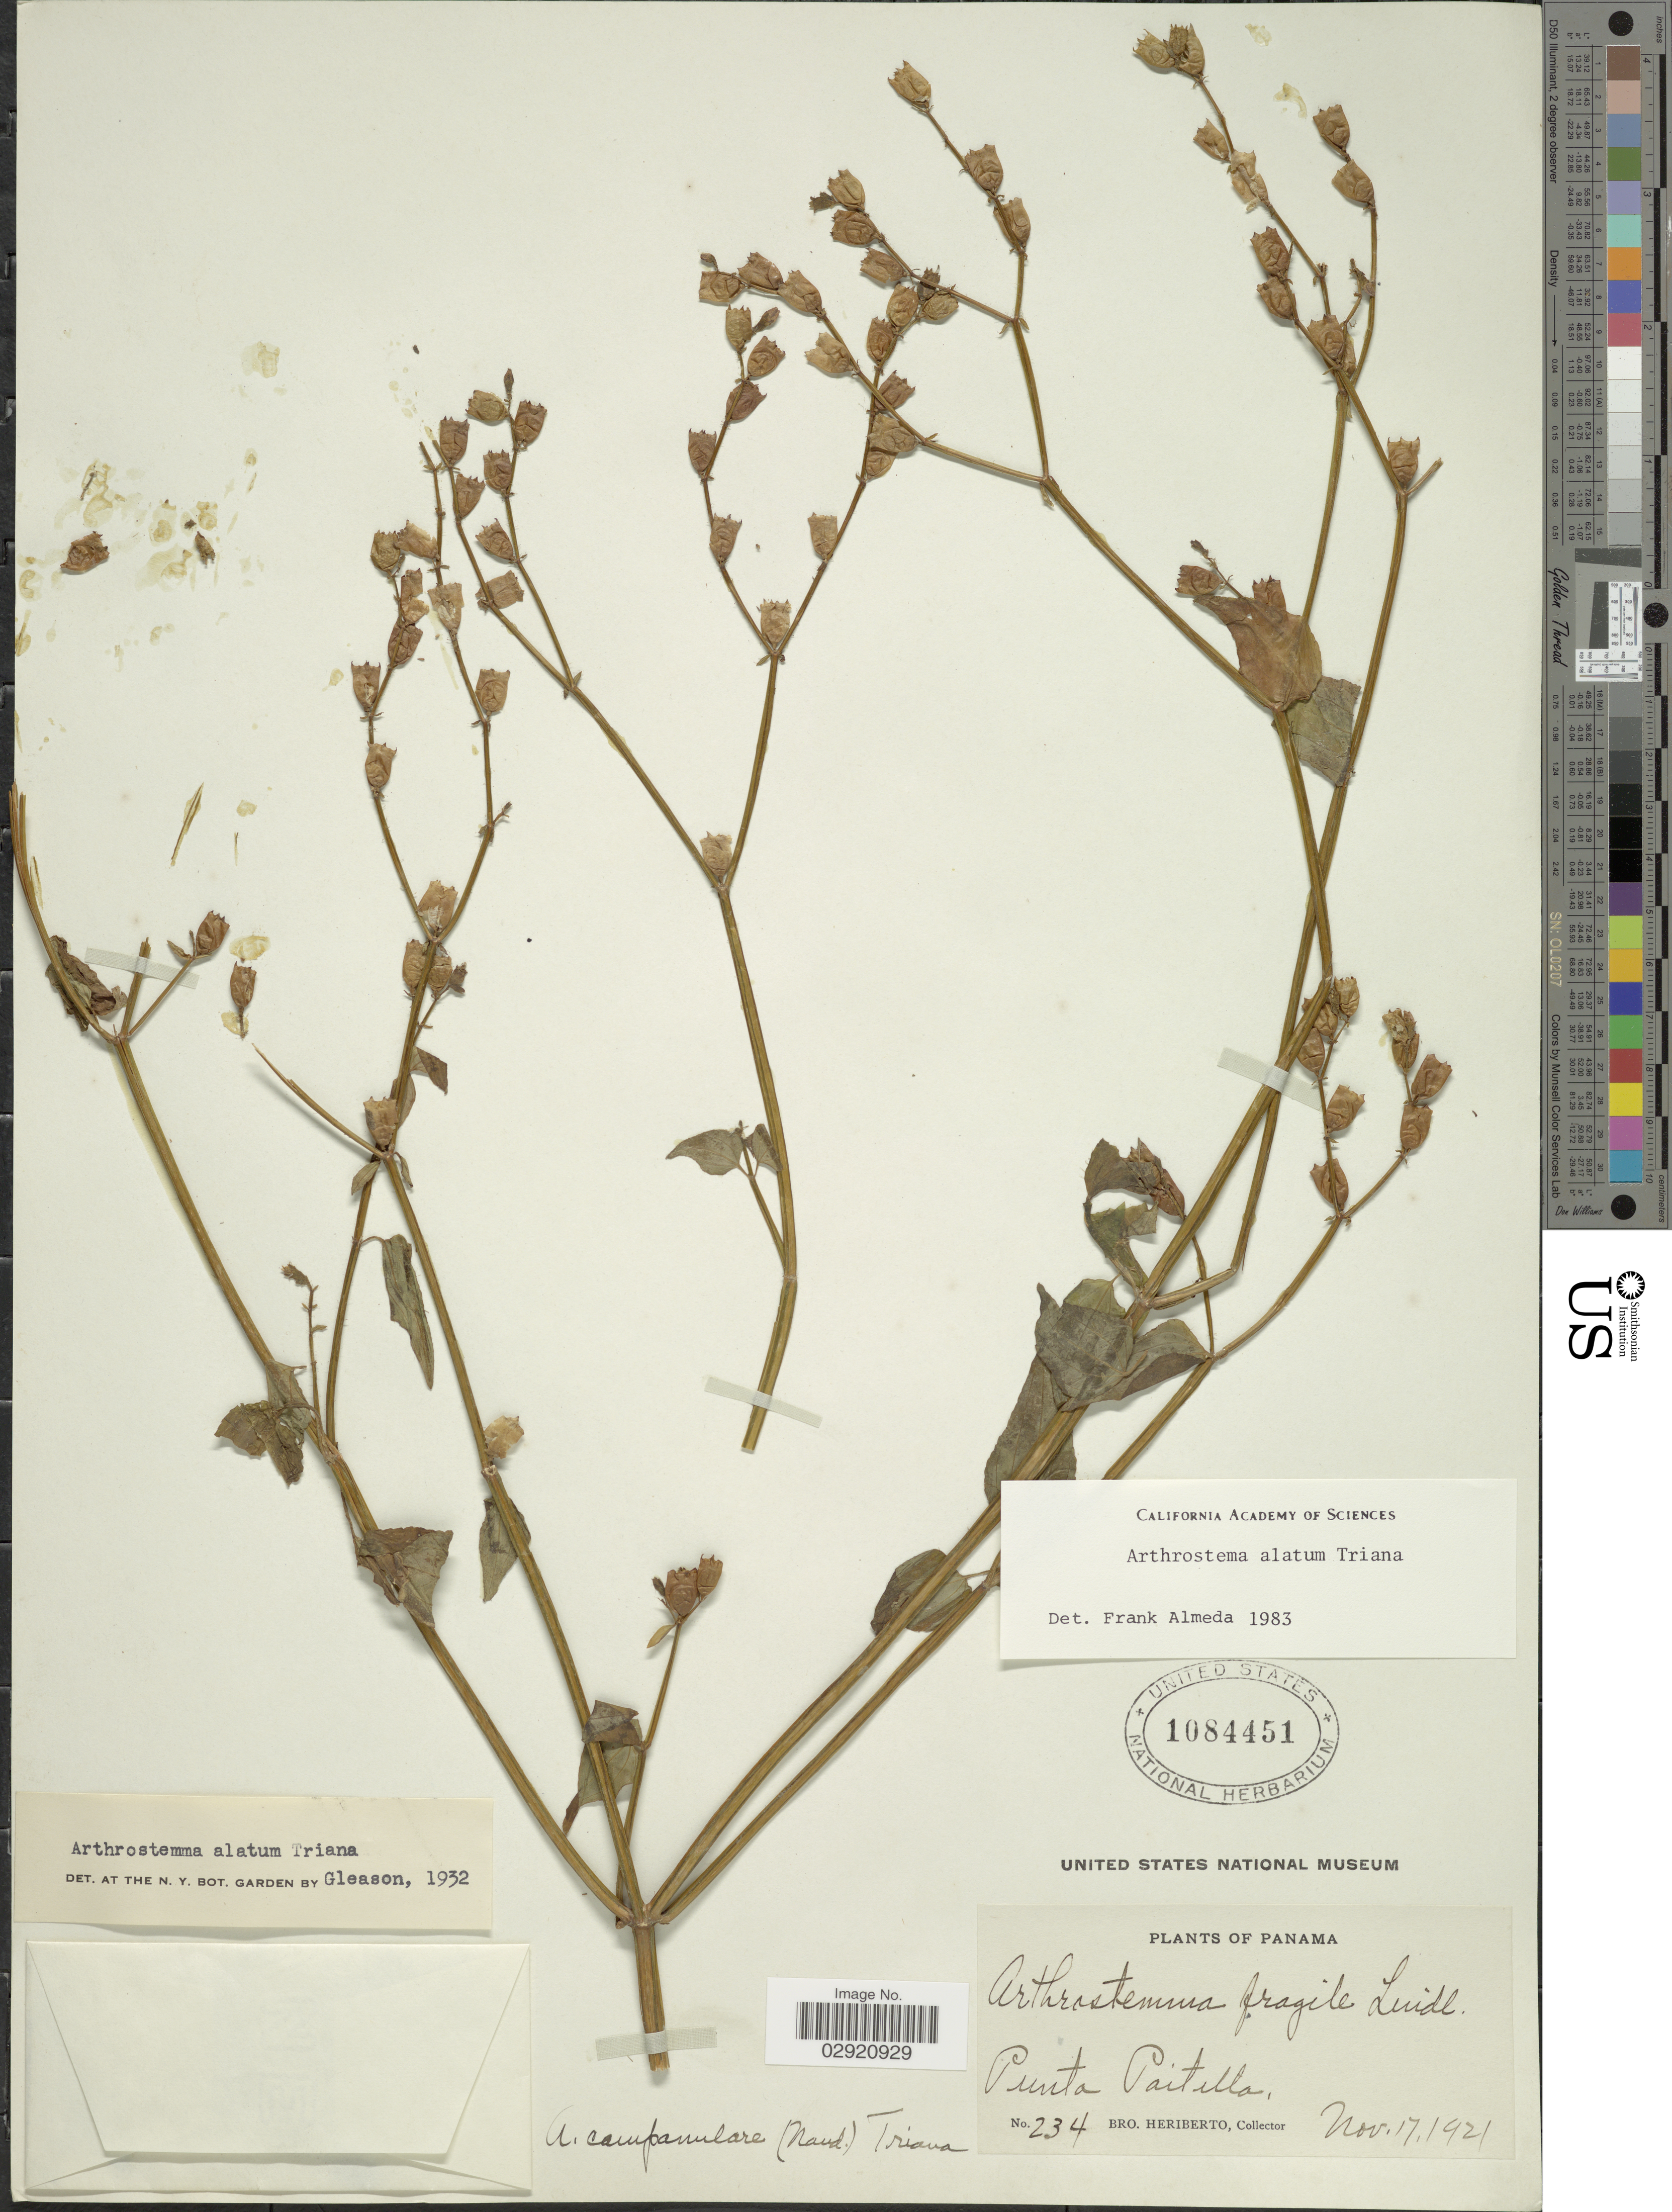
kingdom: Plantae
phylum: Tracheophyta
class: Magnoliopsida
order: Myrtales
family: Melastomataceae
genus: Arthrostemma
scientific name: Arthrostemma alatum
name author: Triana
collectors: B. Heriberto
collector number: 234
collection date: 1921-11-17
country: Panama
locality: Punta Paitella.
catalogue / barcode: US 1084451